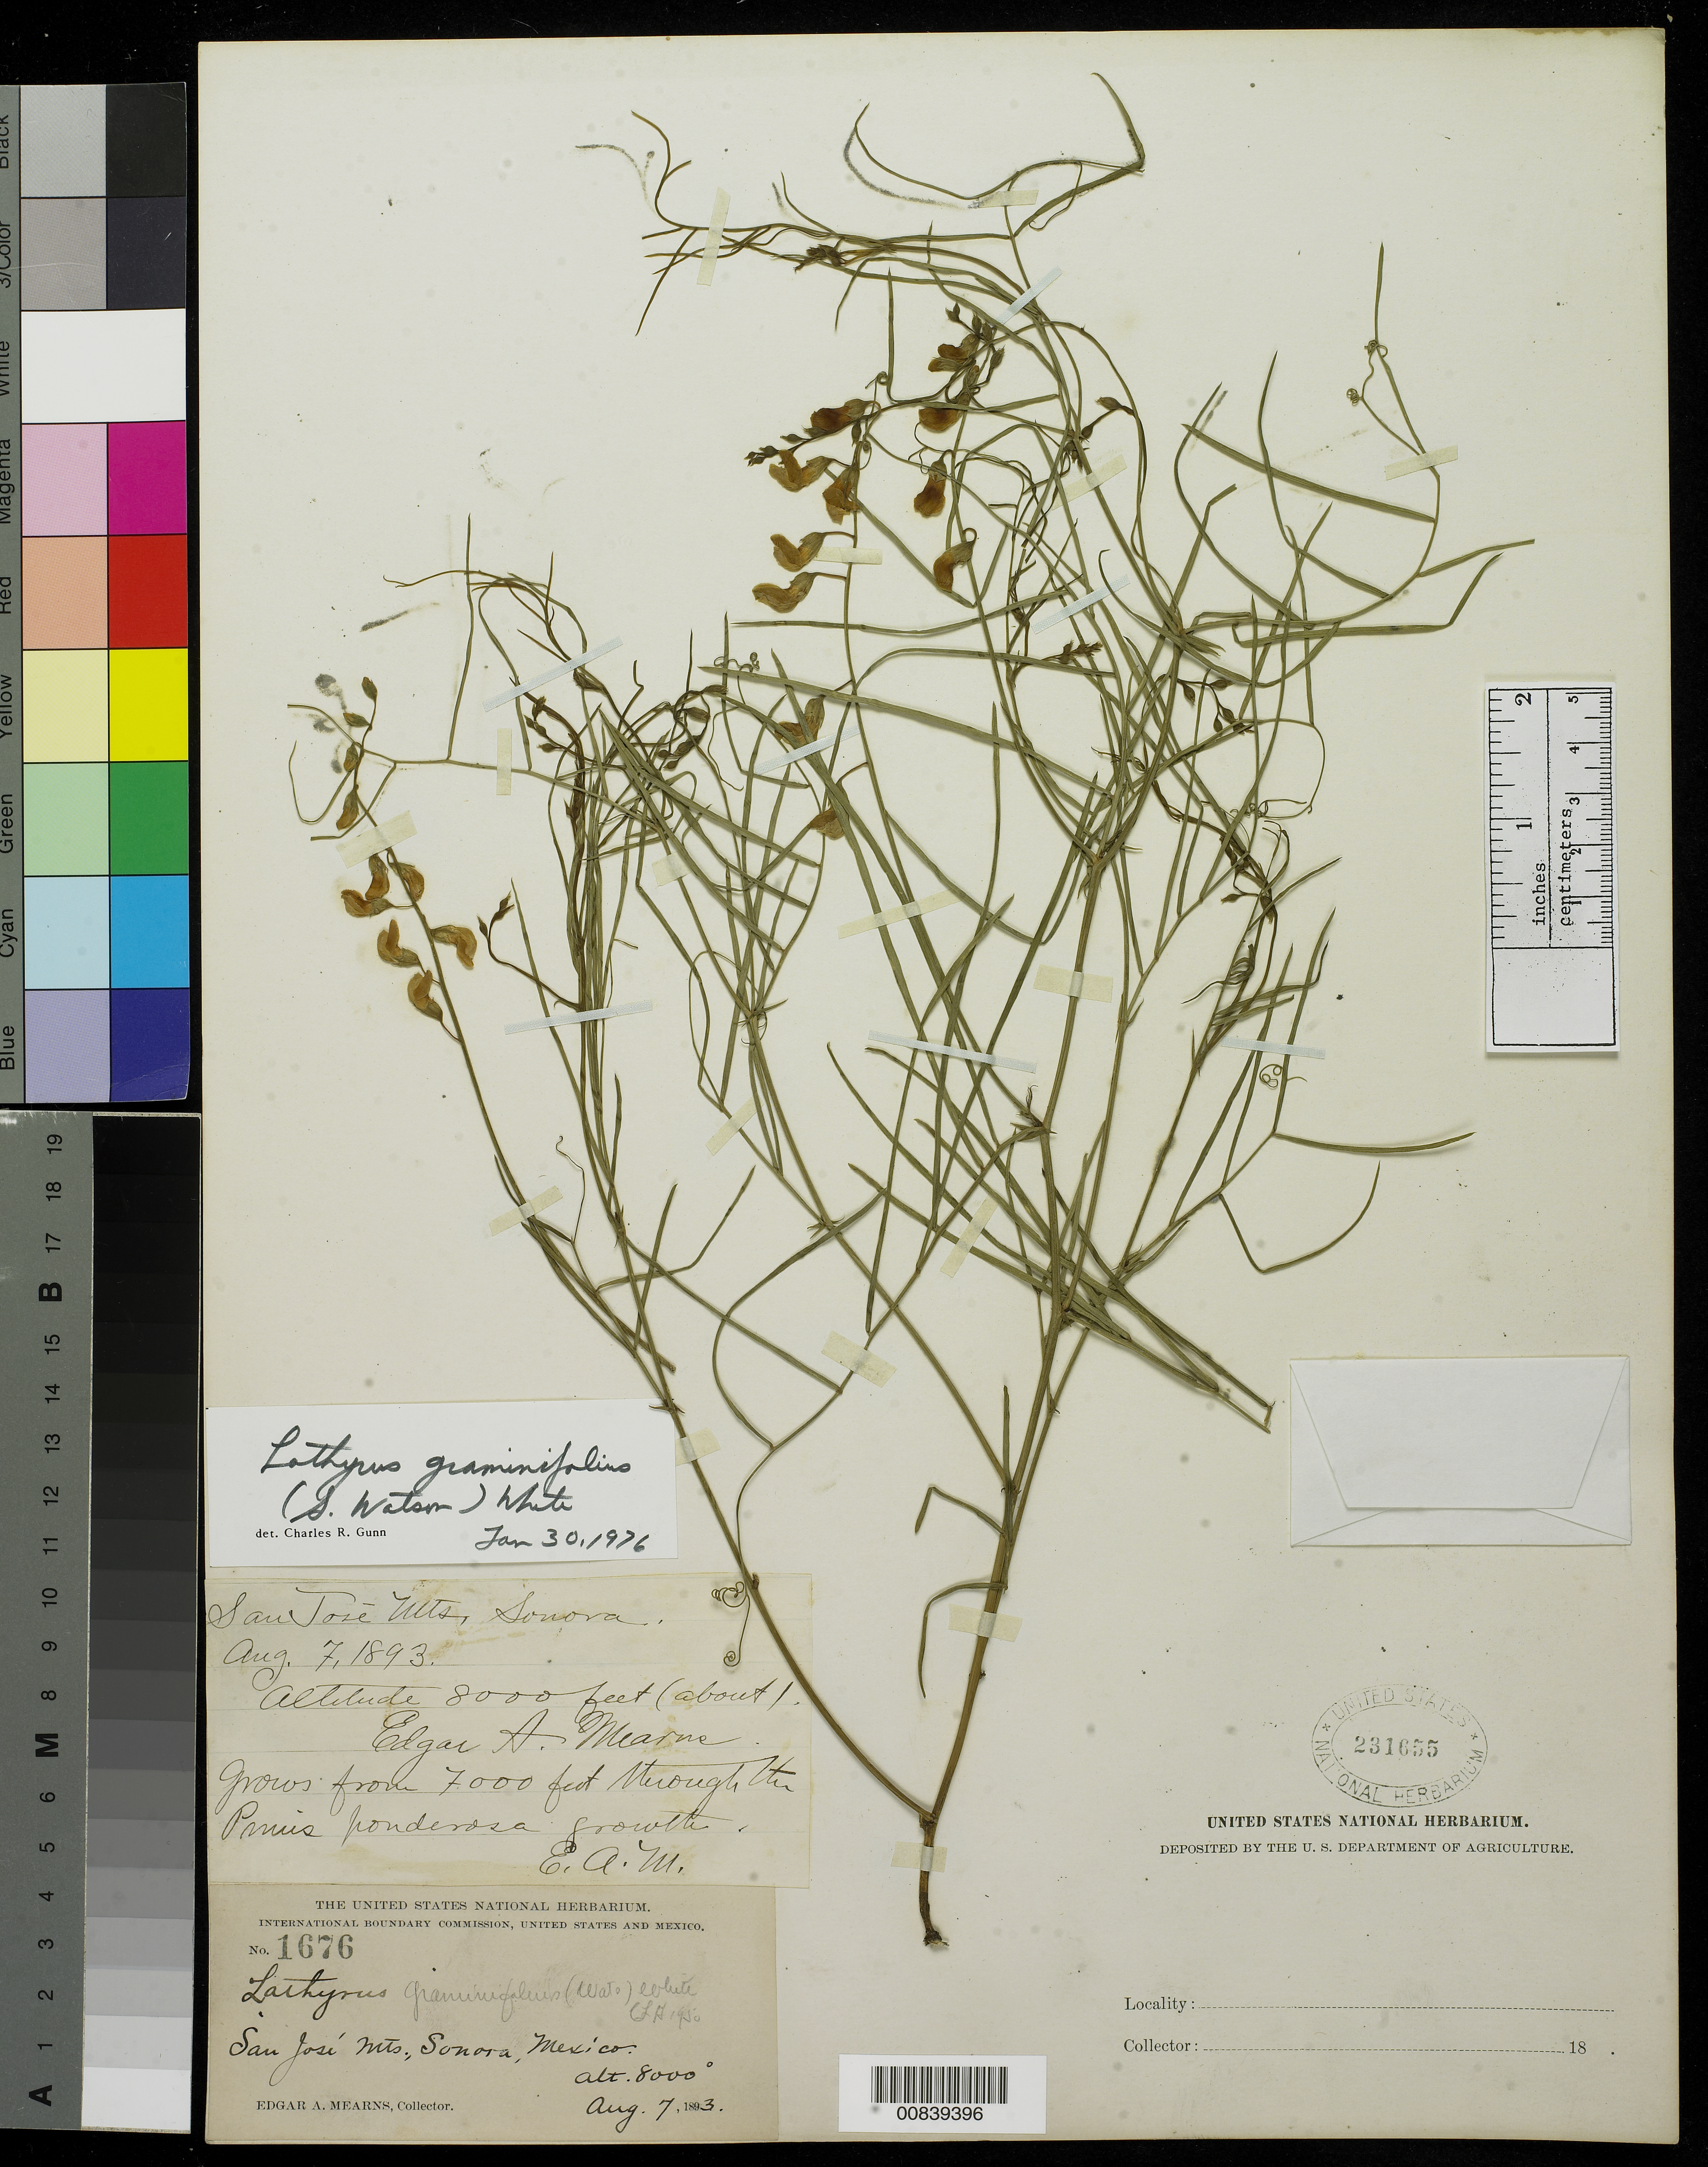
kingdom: Plantae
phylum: Tracheophyta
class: Magnoliopsida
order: Fabales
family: Fabaceae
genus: Lathyrus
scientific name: Lathyrus graminifolius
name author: (S. Watson) T.G. White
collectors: E. A. Mearns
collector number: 1676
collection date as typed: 07 Aug 1893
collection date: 1893-08-07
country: Mexico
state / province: Sonora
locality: San José Mts., Sonora.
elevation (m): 2438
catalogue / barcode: US 231655